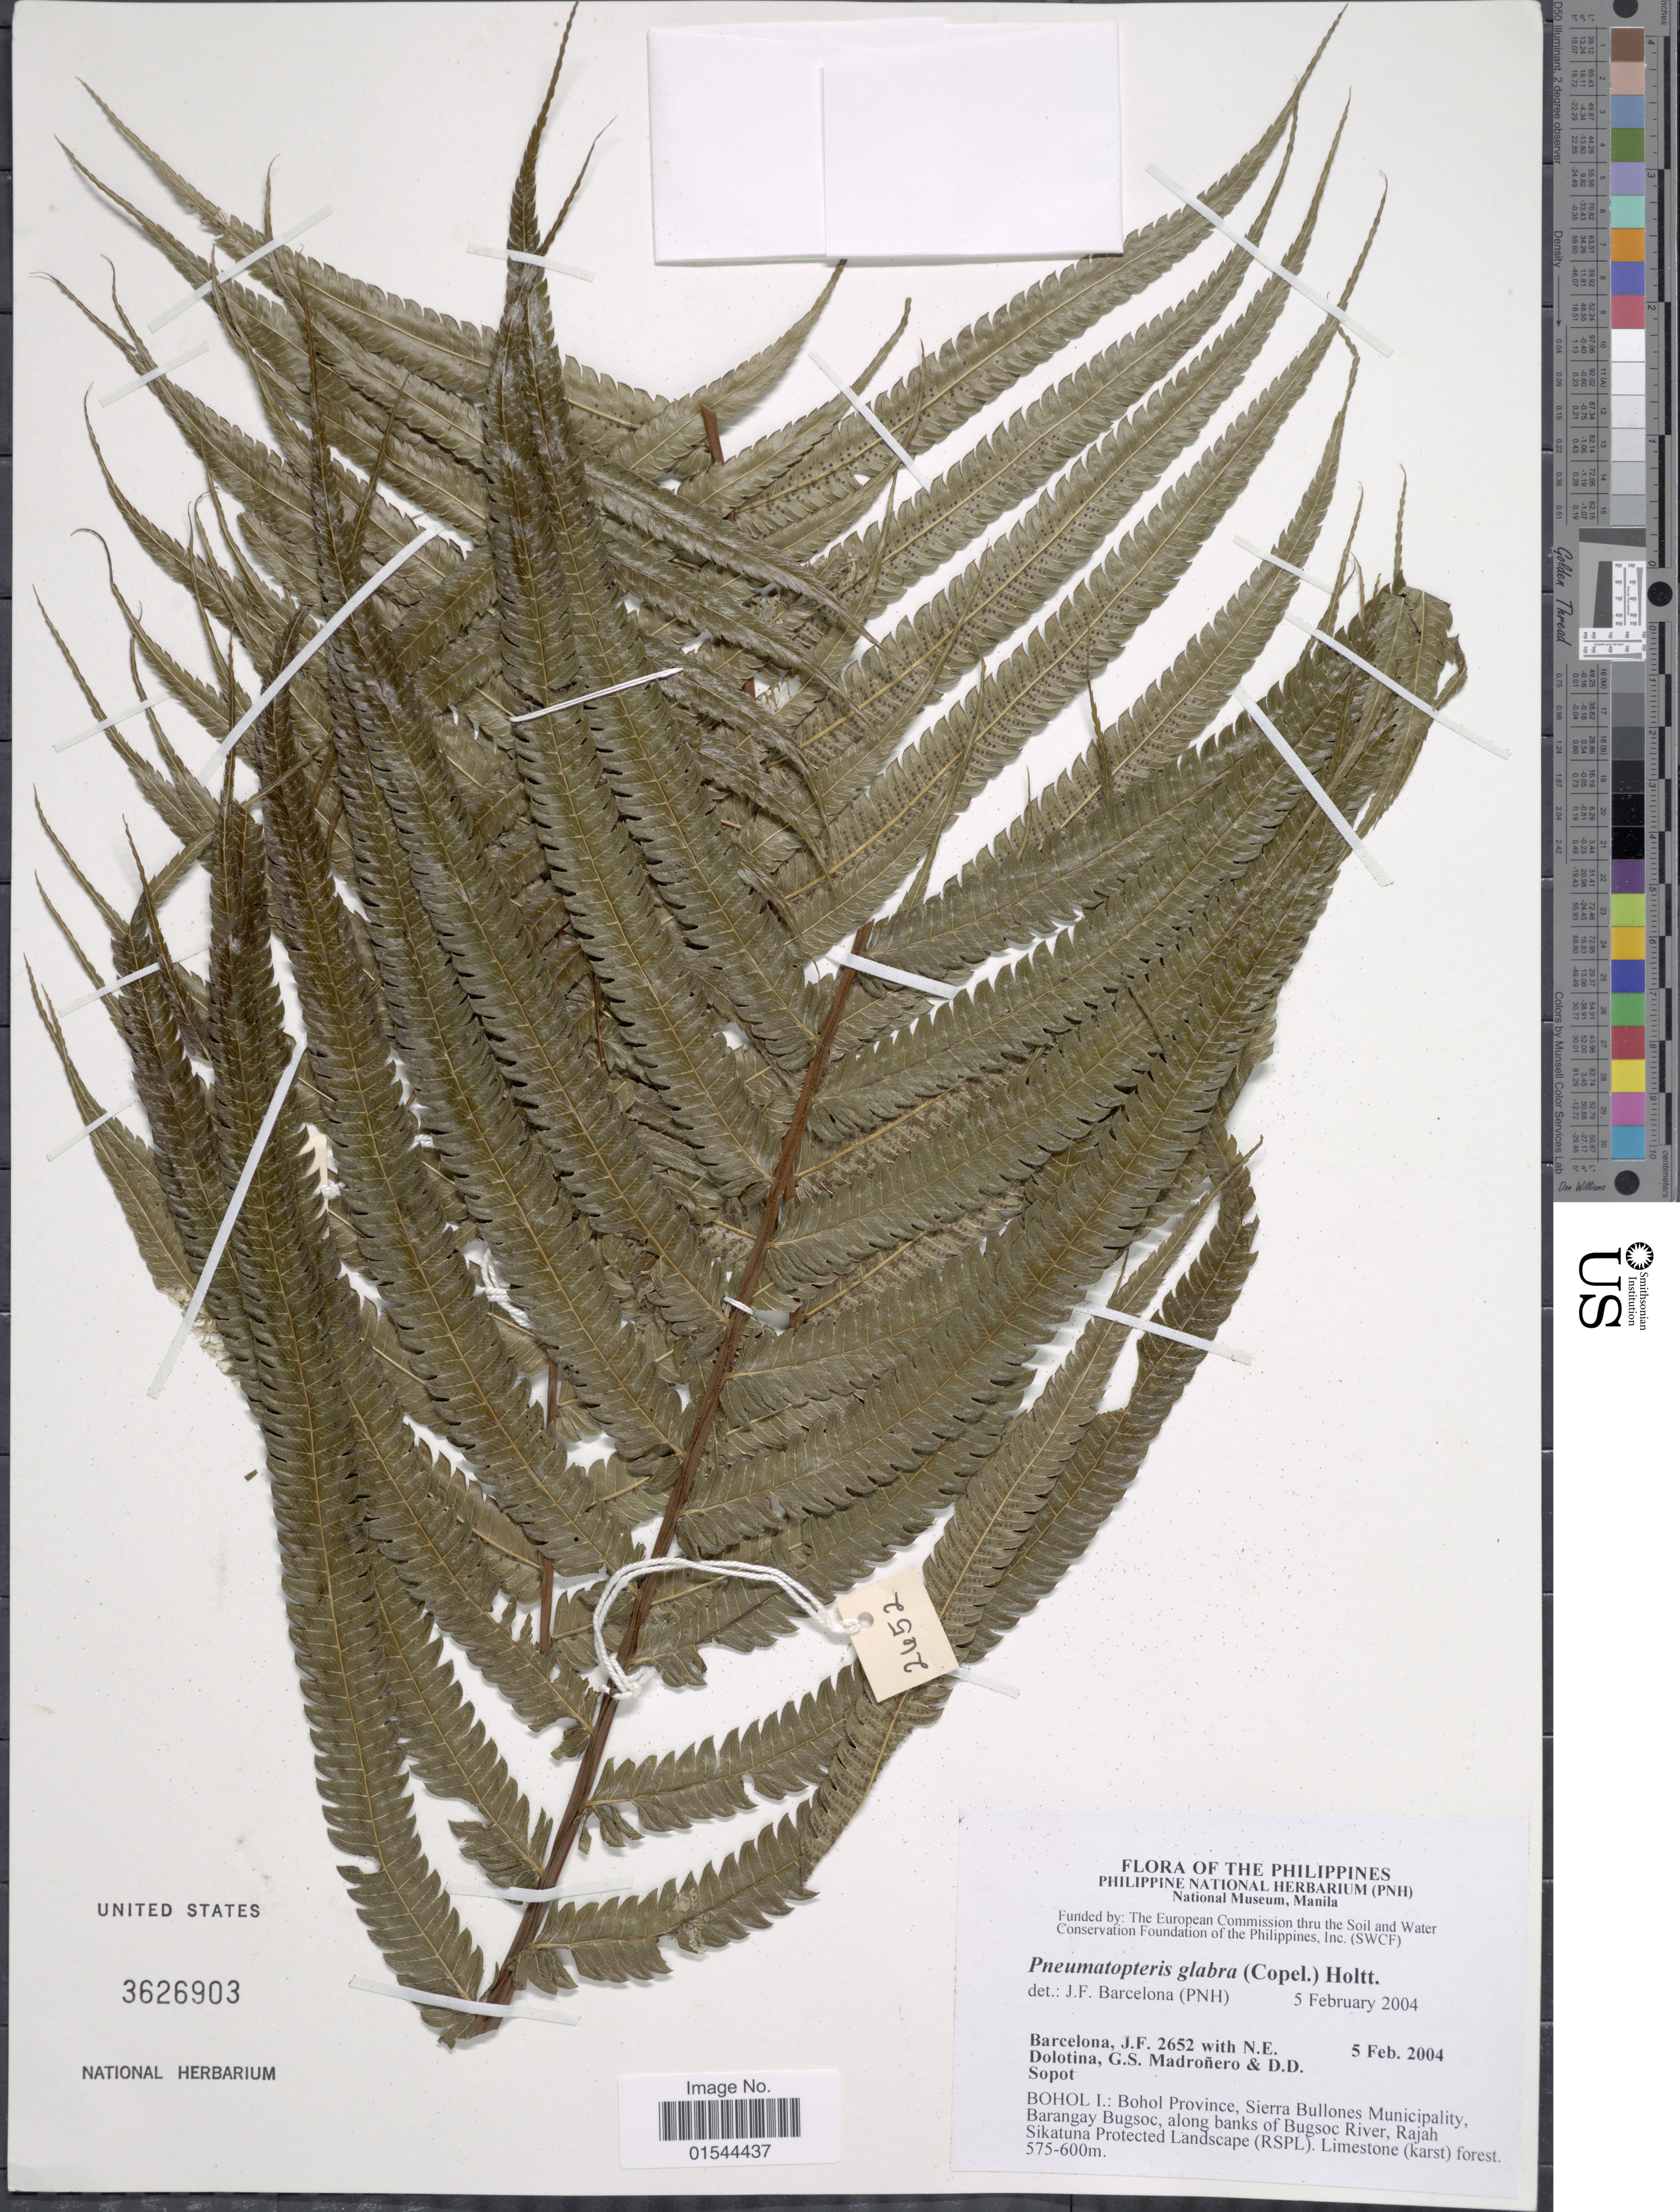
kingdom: Plantae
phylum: Tracheophyta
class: Polypodiopsida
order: Polypodiales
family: Thelypteridaceae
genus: Pneumatopteris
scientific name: Pneumatopteris glabra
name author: (Copel.) Holttum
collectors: J. F. Barcelona, N. Dolotina, G. Madroñero & D. Sopot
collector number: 2652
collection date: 2004-02-05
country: Philippines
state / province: Central Visayas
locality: Bohol I.: Bohol Province, Sierra Bullones Municipality, Barangay Bugsoc, along banks of Bugsoc River, Rajah Sikatuna Protected Landscape (RSPL)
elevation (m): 575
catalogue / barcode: US 3626903